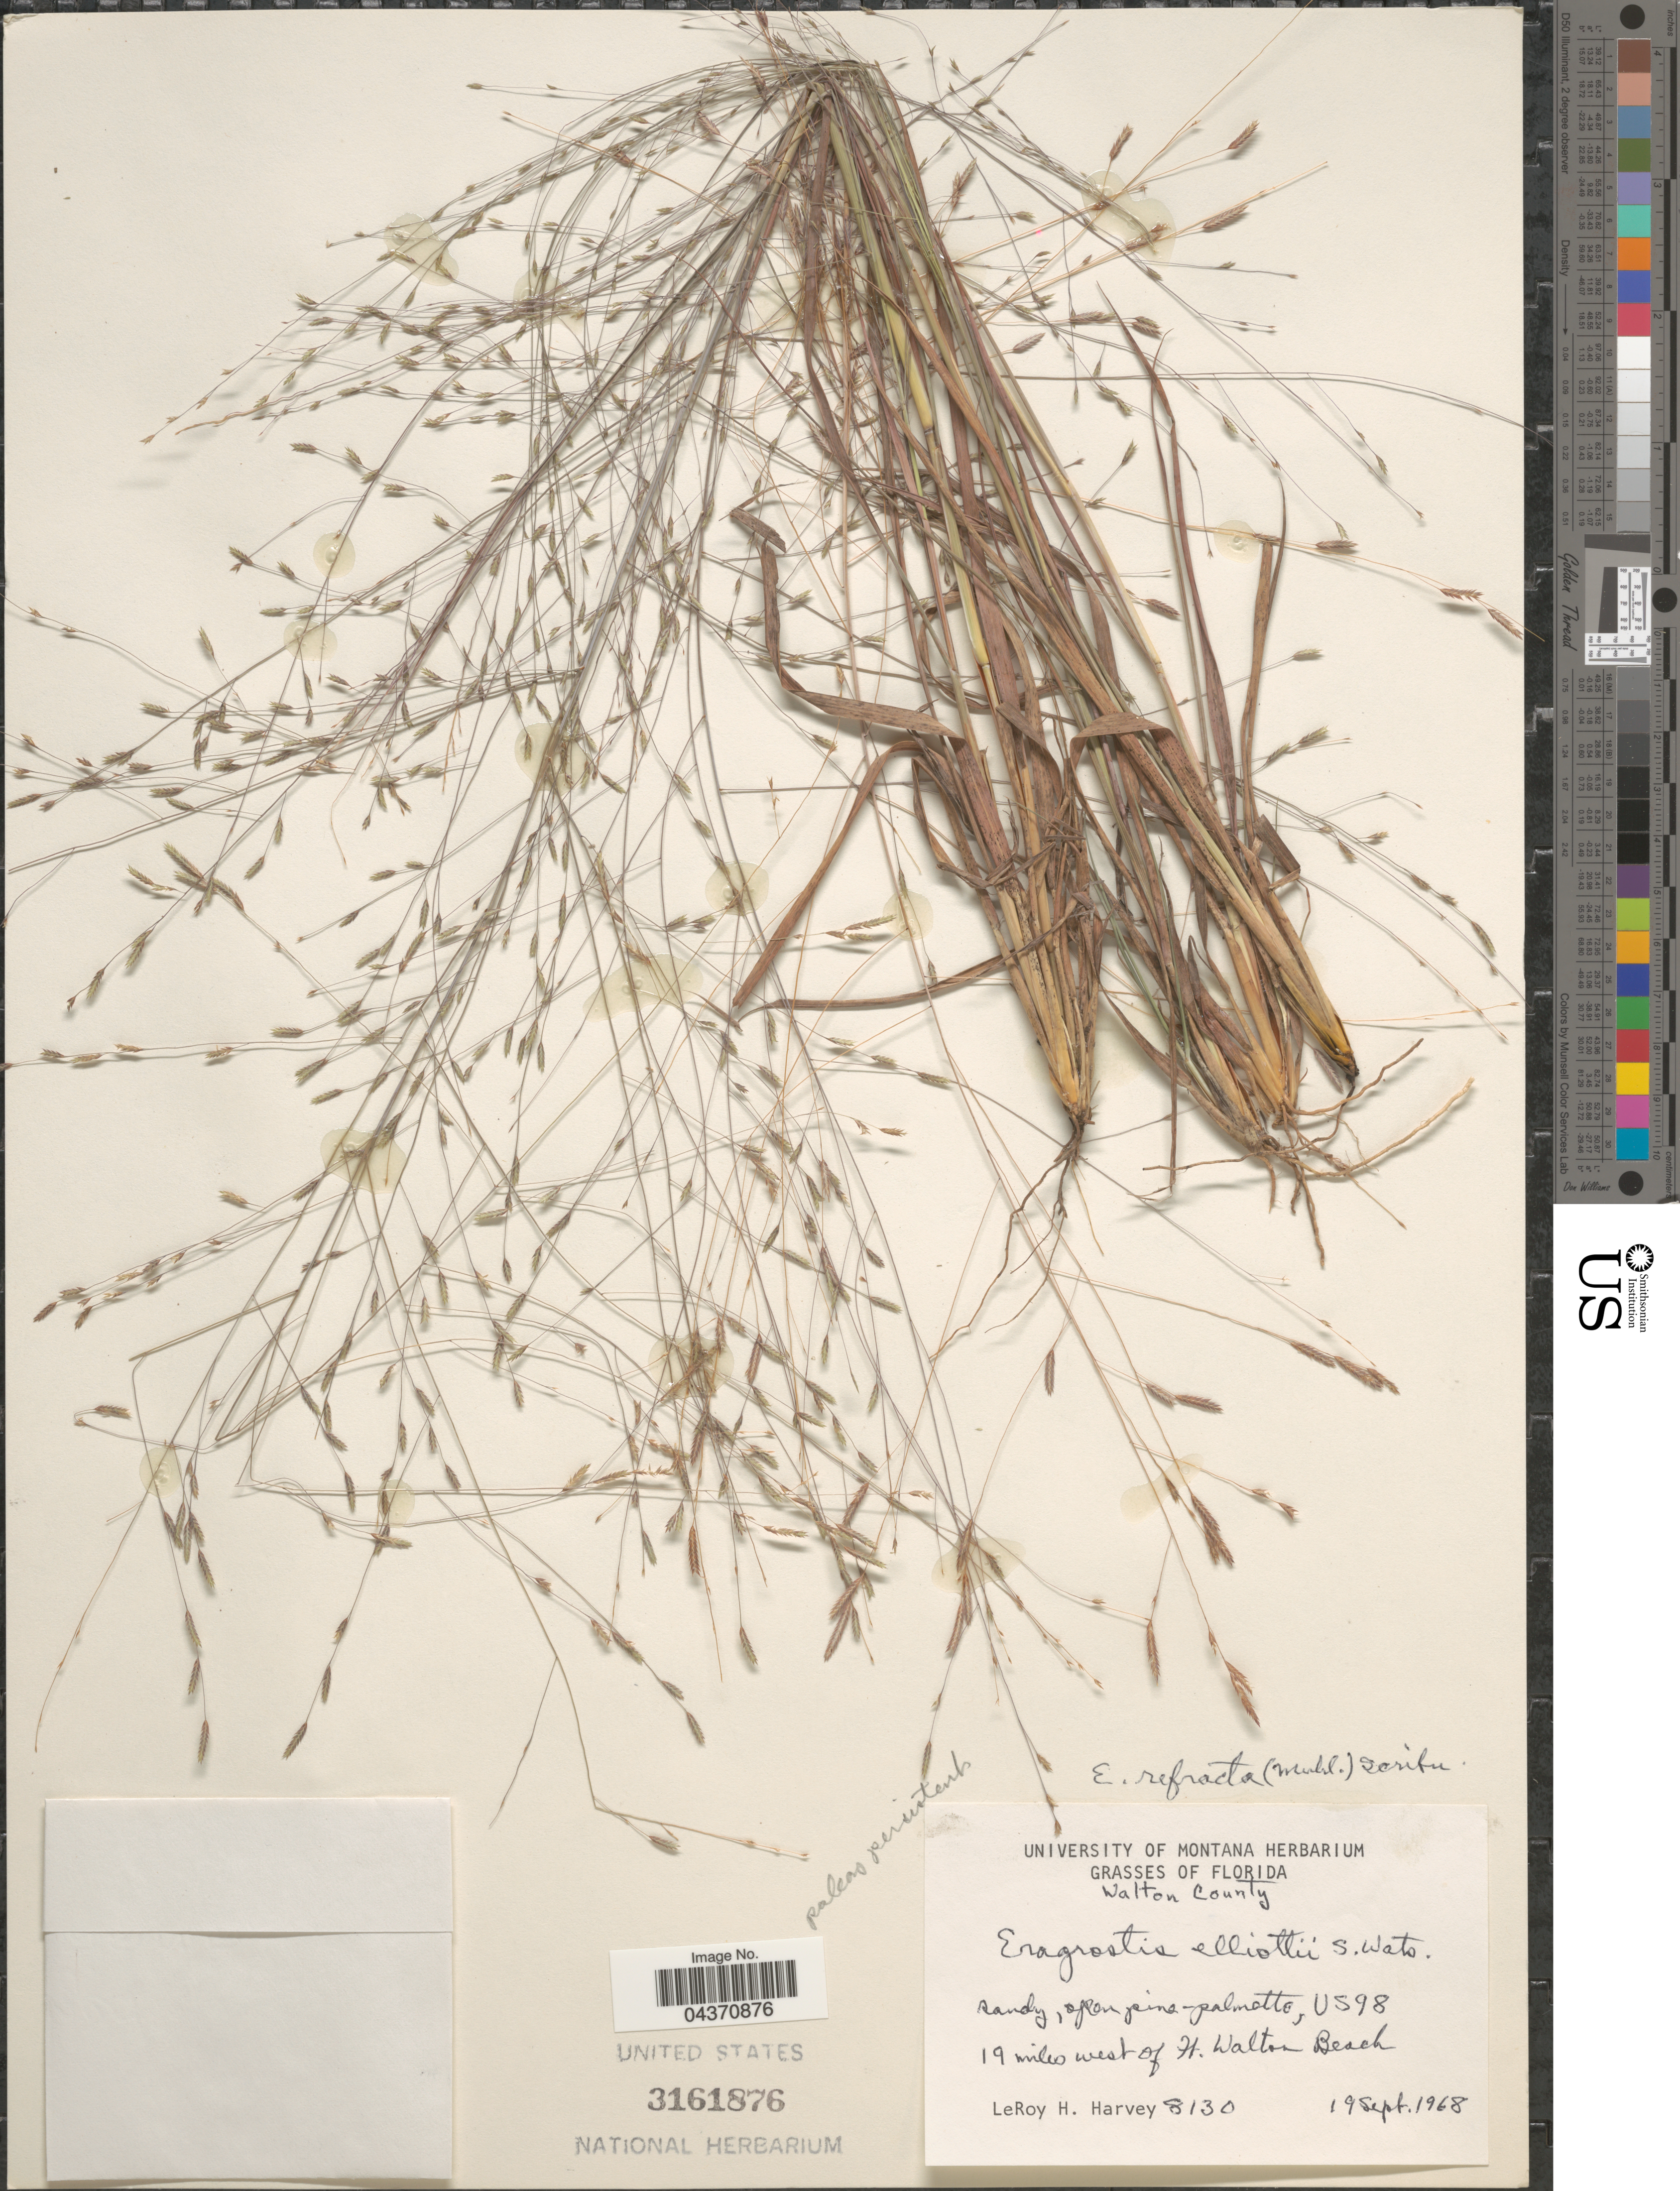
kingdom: Plantae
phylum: Tracheophyta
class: Liliopsida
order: Poales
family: Poaceae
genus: Eragrostis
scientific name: Eragrostis refracta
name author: (Muhl.) Scribn.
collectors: L. H. Harvey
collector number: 8130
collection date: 1968-09-19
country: United States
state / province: Florida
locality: Walton County. US98. 19 miles west of H. Walton Beach.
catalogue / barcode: US 3161876